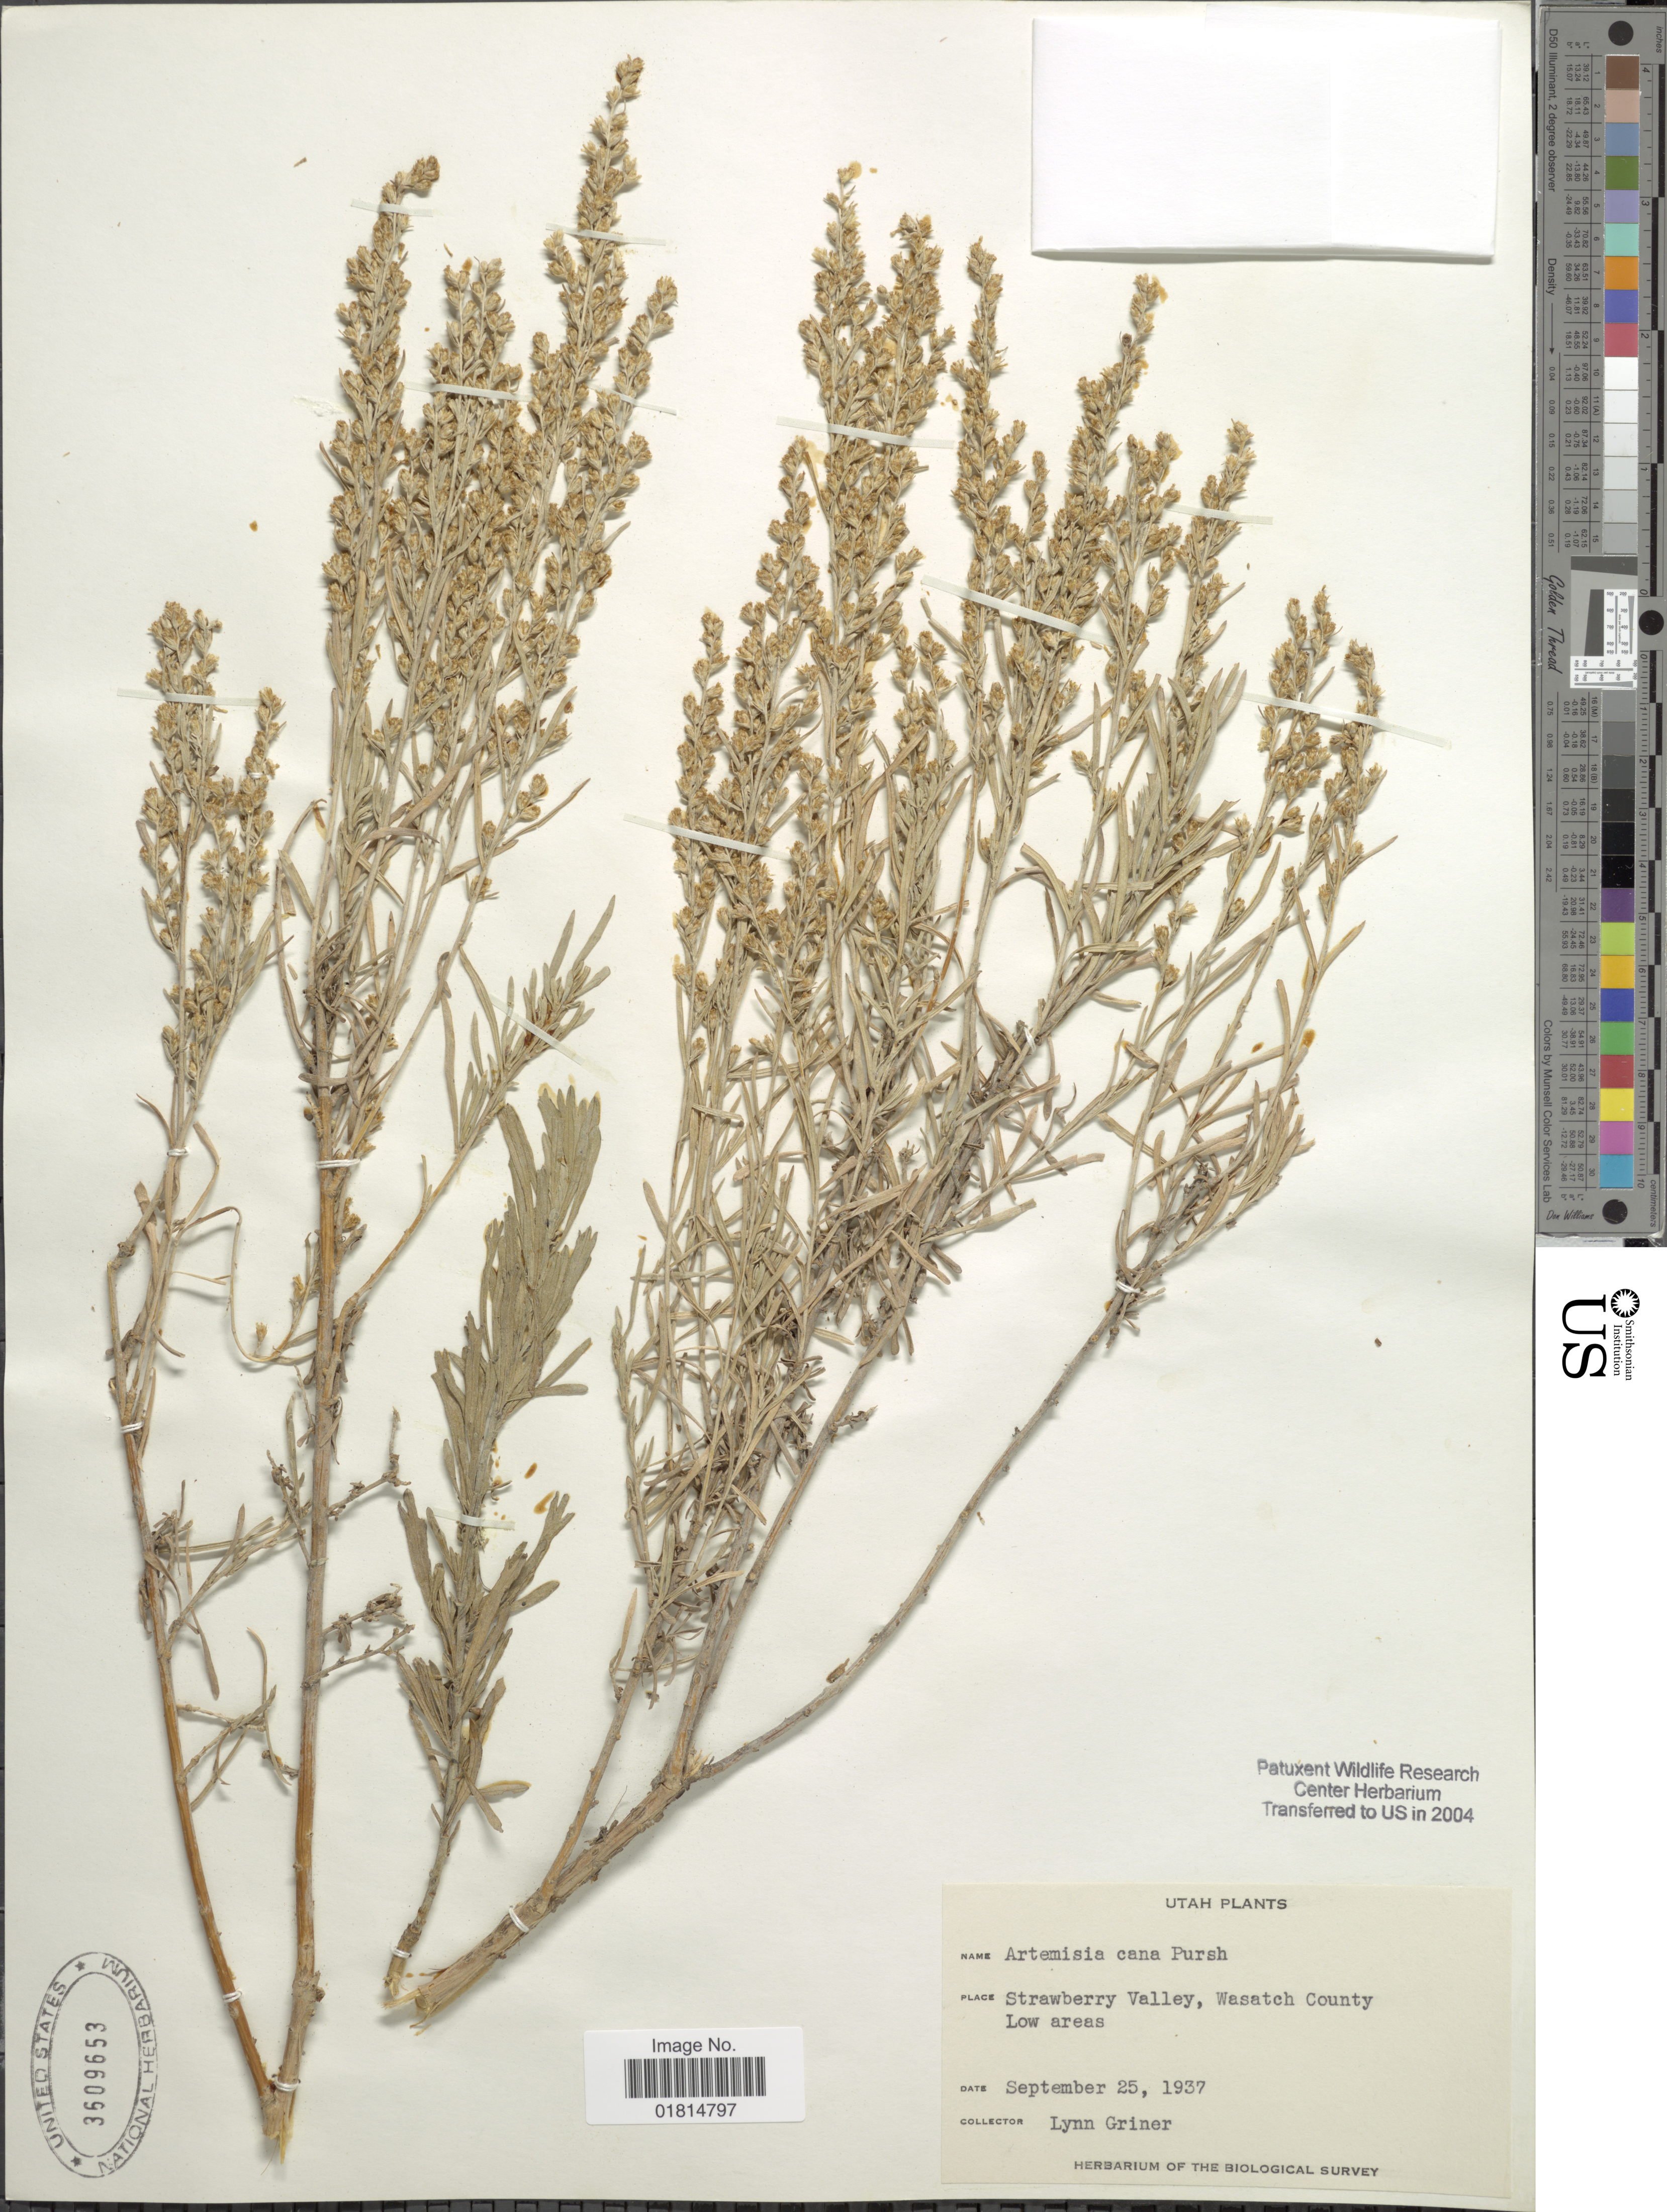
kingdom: Plantae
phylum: Tracheophyta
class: Magnoliopsida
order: Asterales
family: Asteraceae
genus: Artemisia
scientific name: Artemisia cana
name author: Pursh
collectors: L. Griner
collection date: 1937-09-25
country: United States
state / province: Utah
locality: Strawberry Valley, Wasatch County. Low areas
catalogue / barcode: US 3609653